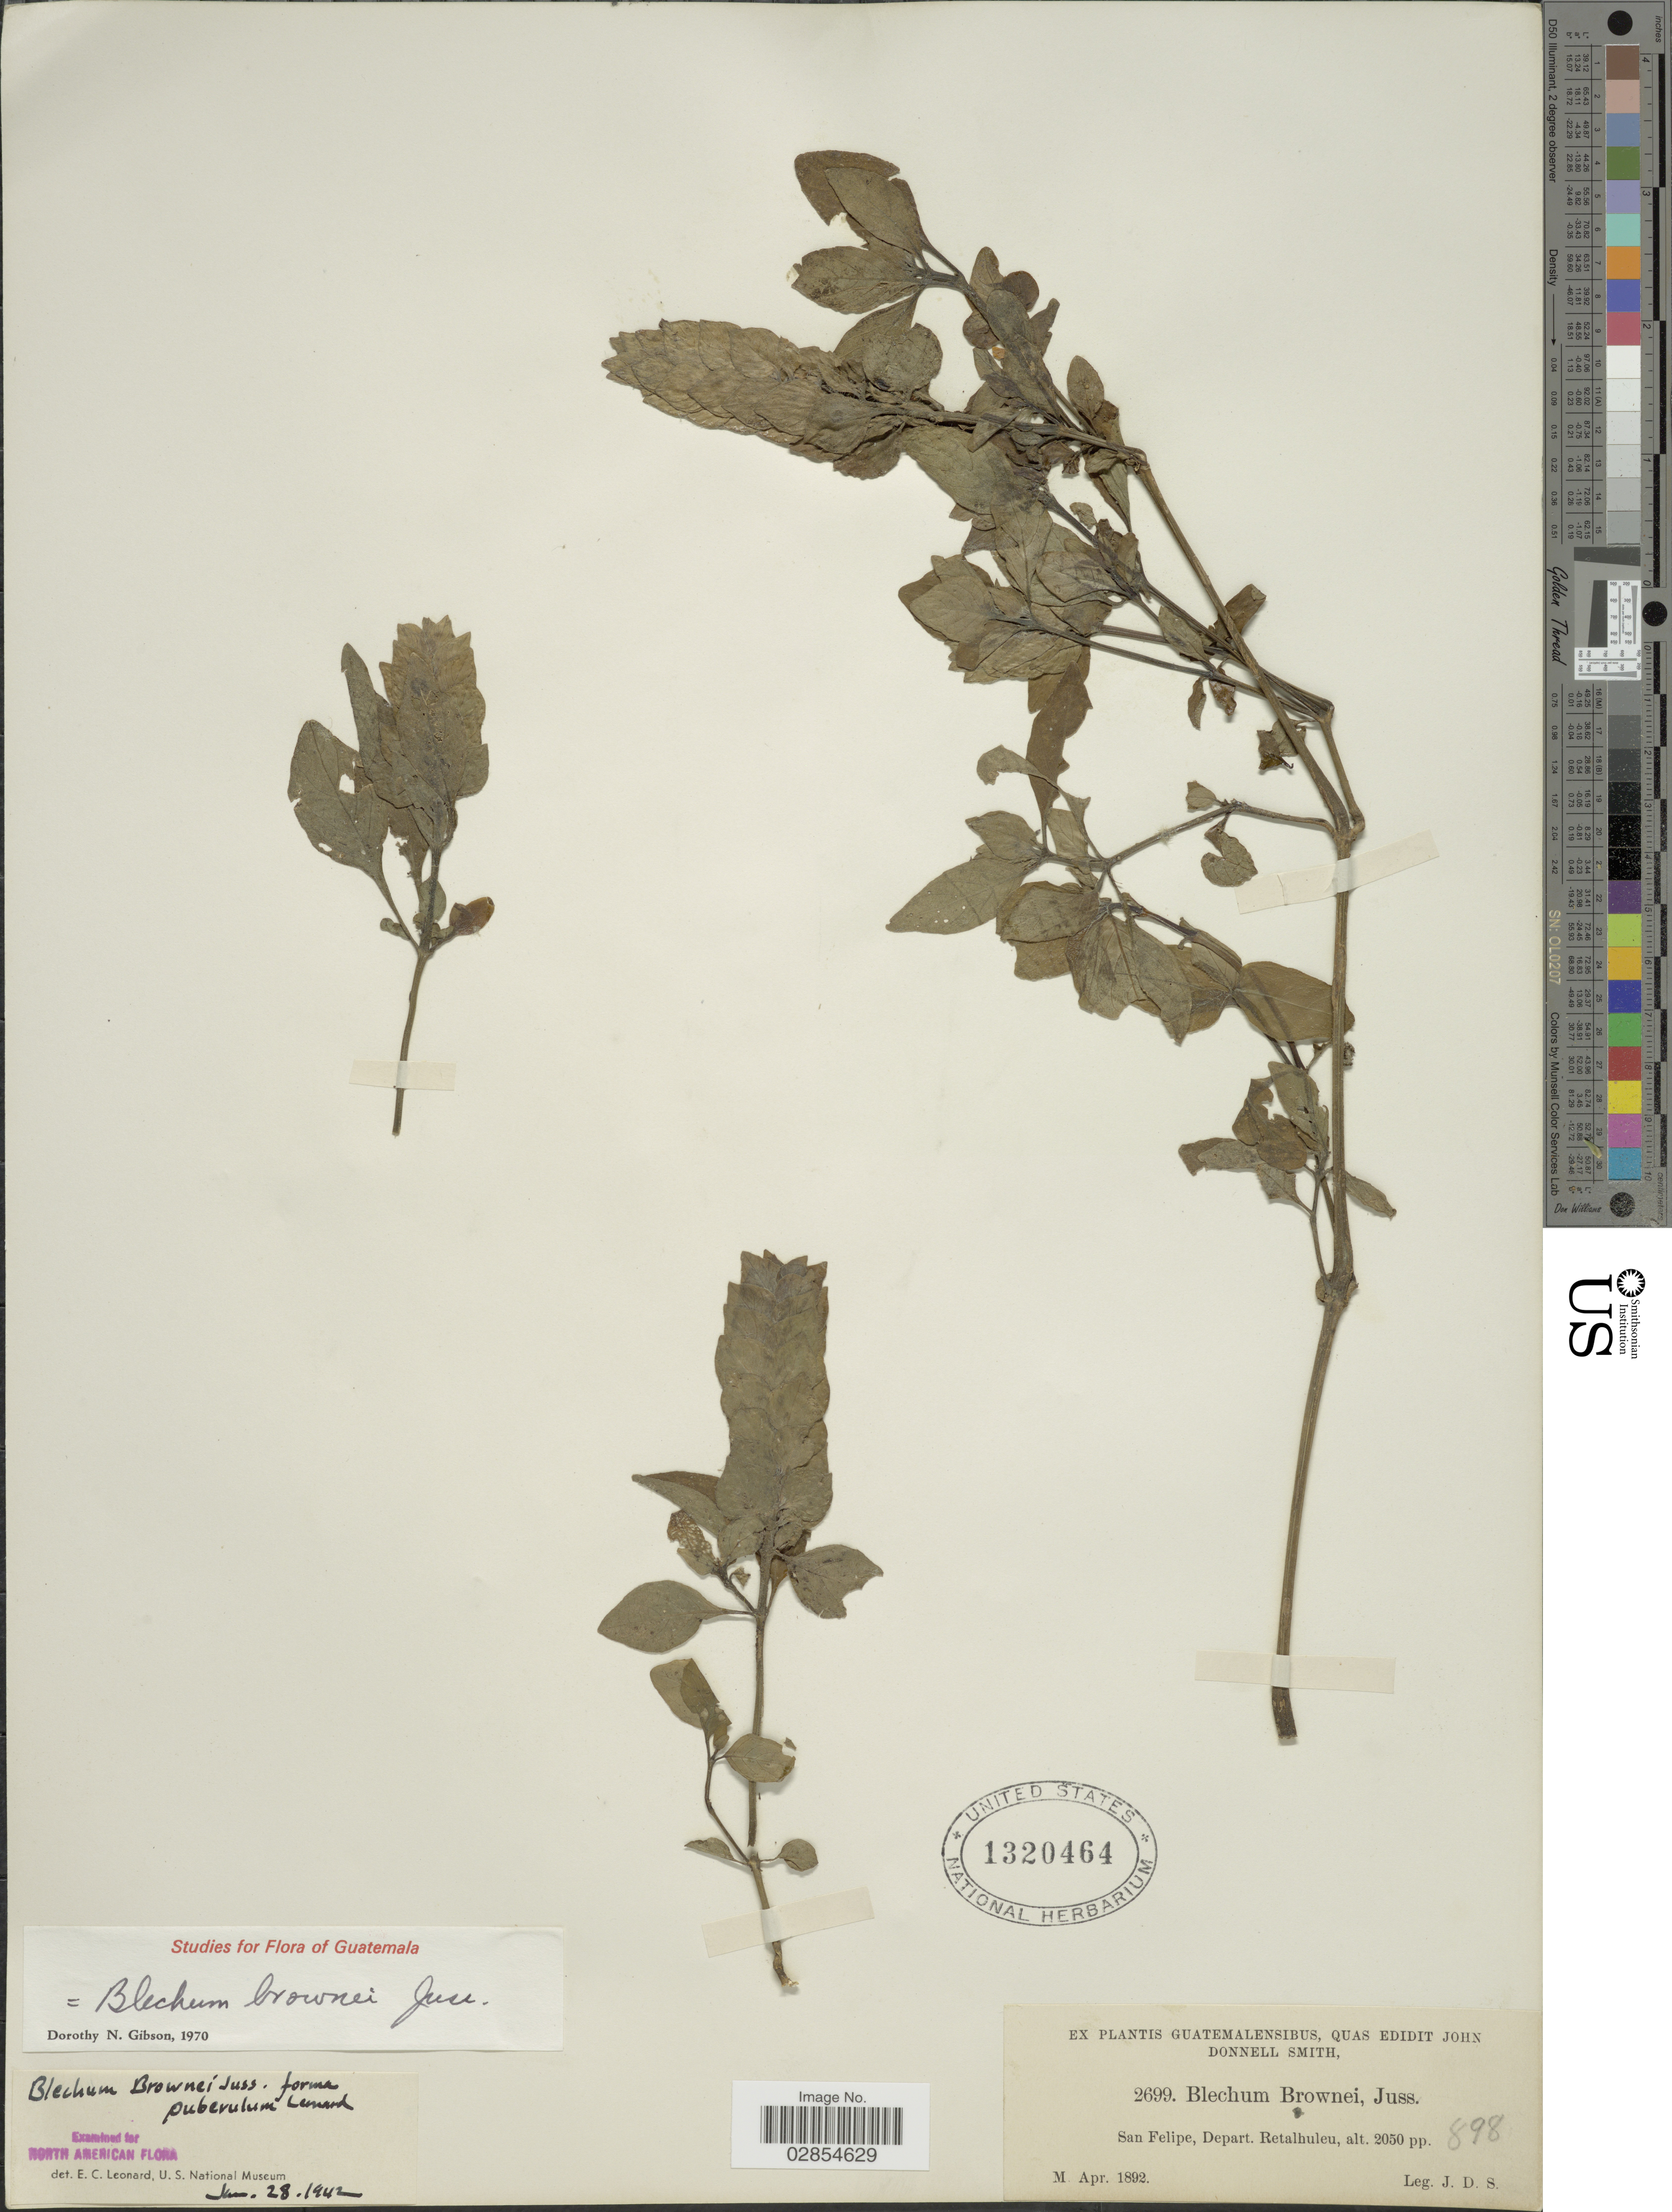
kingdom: Plantae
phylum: Tracheophyta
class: Magnoliopsida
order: Lamiales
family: Acanthaceae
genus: Blechum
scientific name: Blechum pyramidatum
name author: (Lam.) Urb.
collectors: J. Donnell Smith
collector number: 2699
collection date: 1892-04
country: Guatemala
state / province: Retalhuleu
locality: San Felipe, Depart. Retalhuleu.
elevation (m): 625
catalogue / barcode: US 1320464